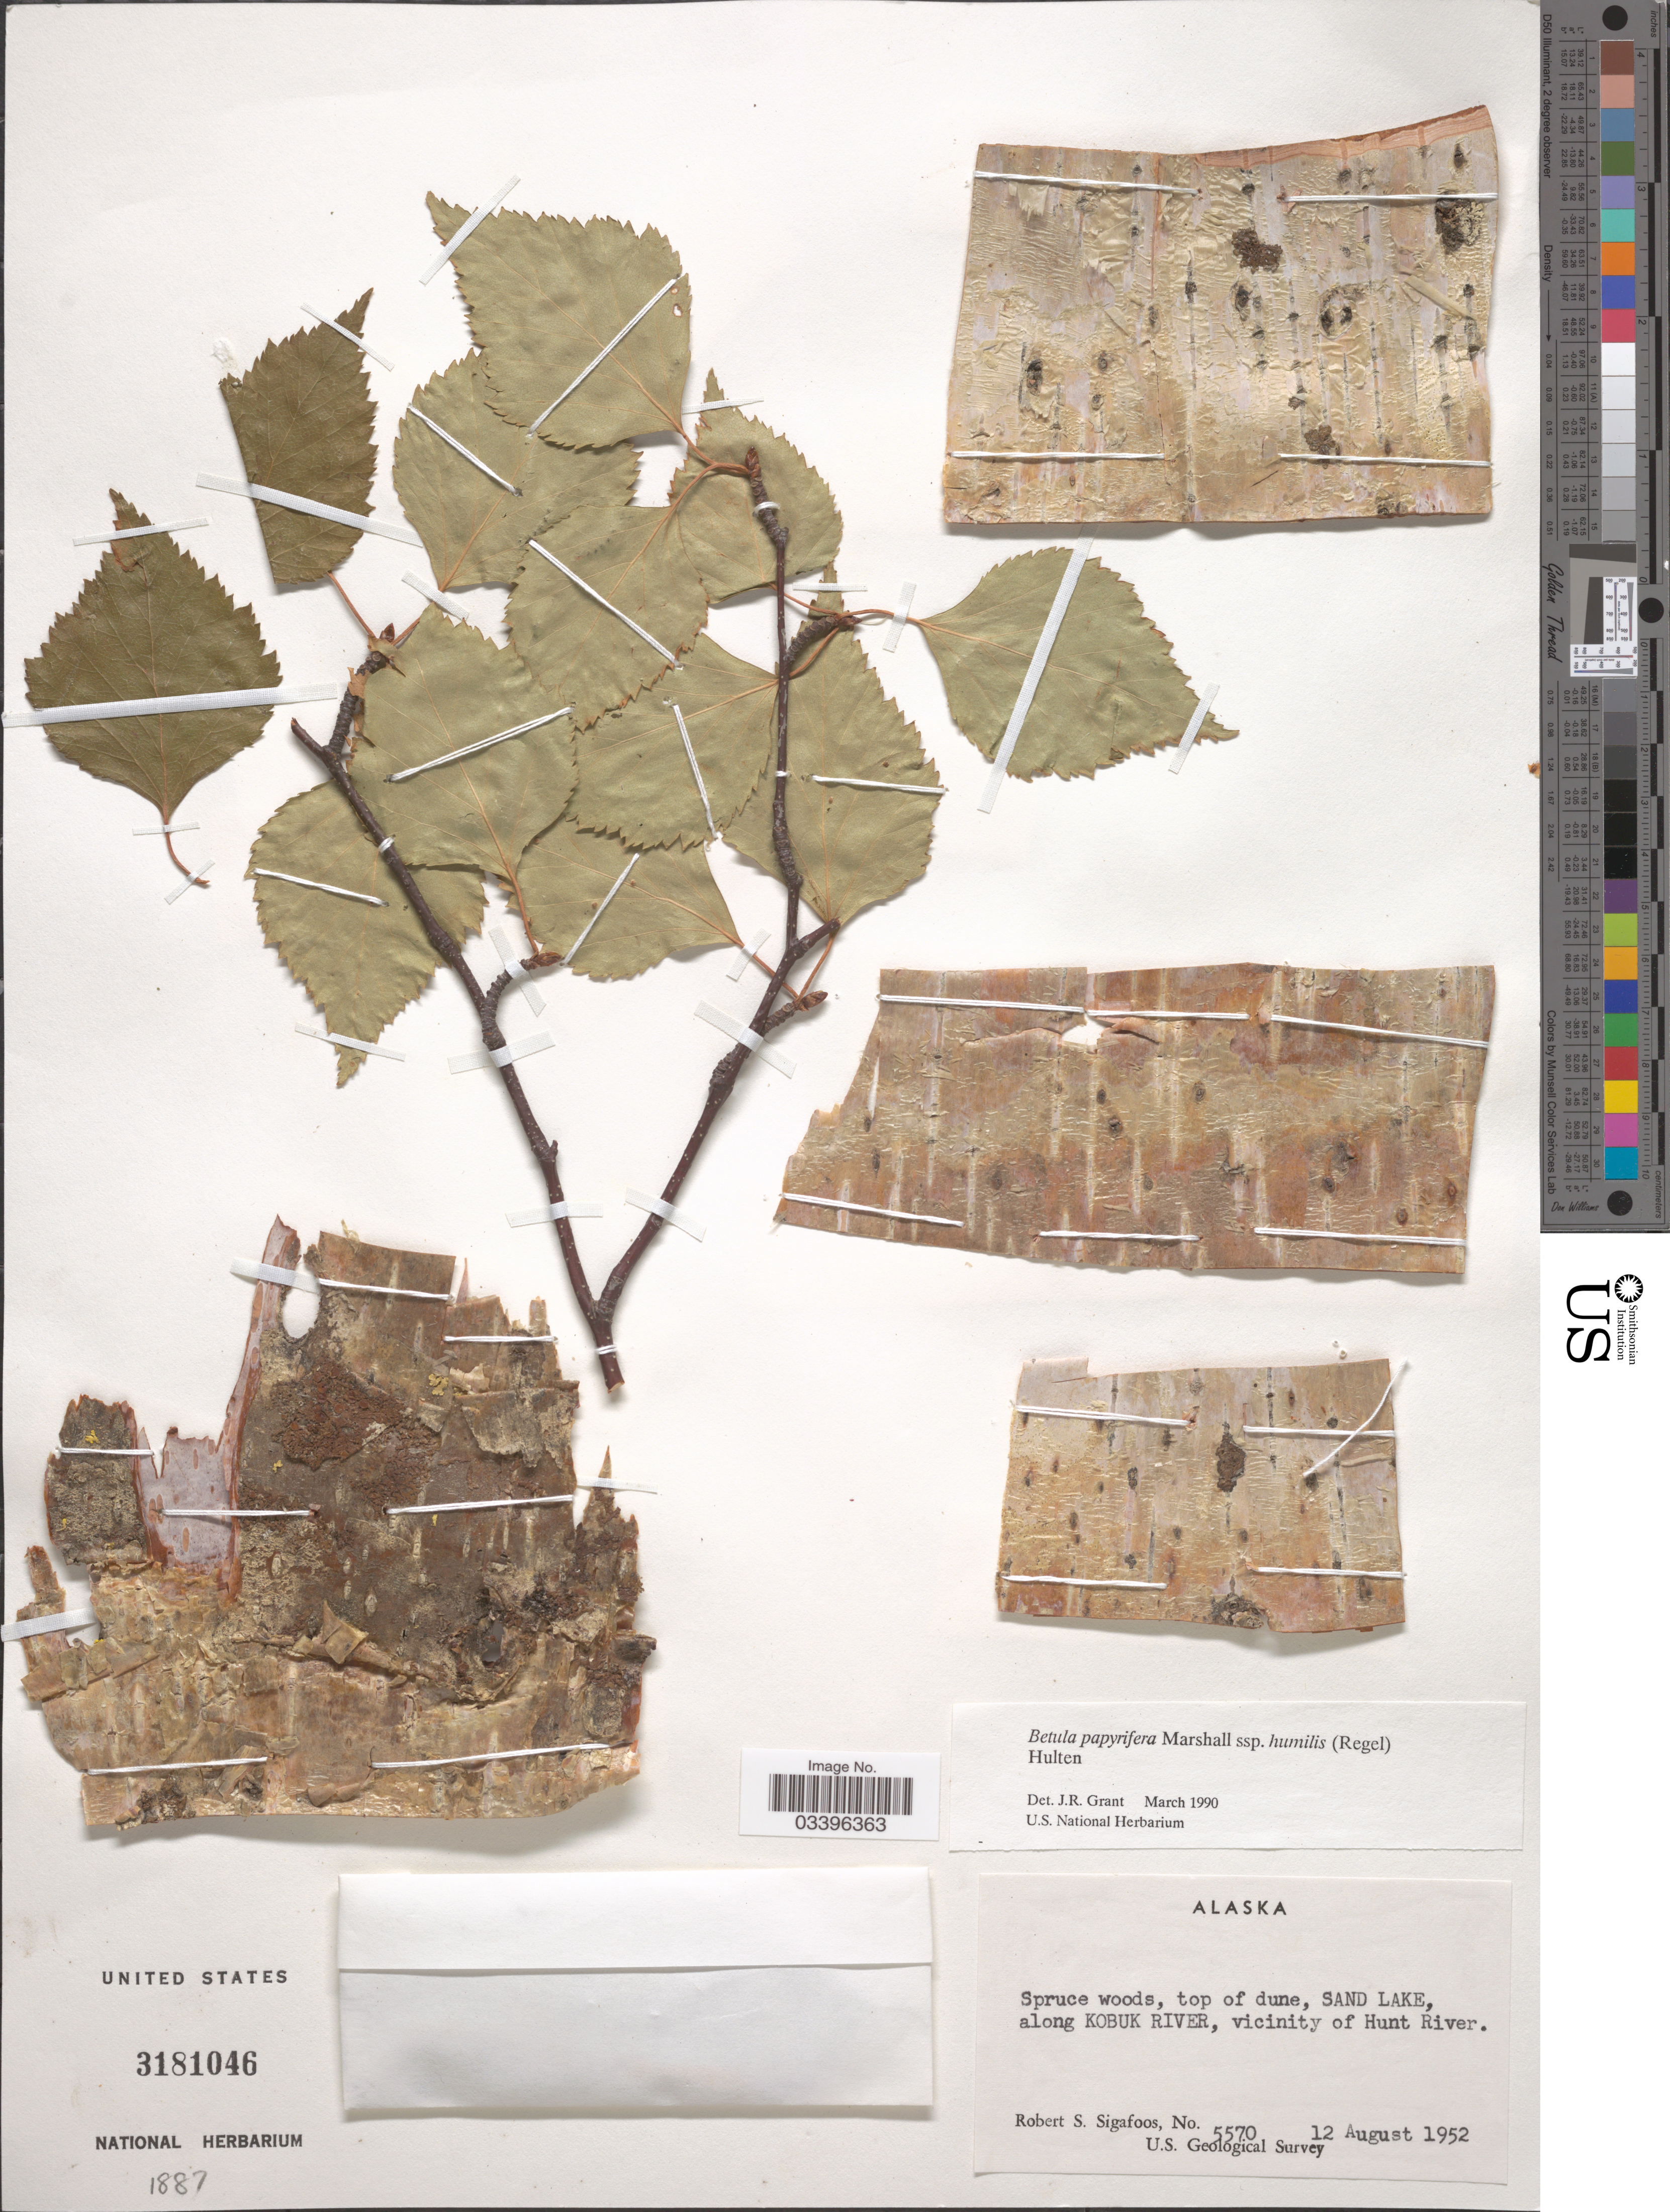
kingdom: Plantae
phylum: Tracheophyta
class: Magnoliopsida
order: Fagales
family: Betulaceae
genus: Betula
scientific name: Betula papyrifera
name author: Marshall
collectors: R. Sigafoos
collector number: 5570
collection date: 1952-08-12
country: United States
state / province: Alaska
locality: Sand Lake, along Kobuk River, vicinity of Hunt River.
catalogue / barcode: US 3181046